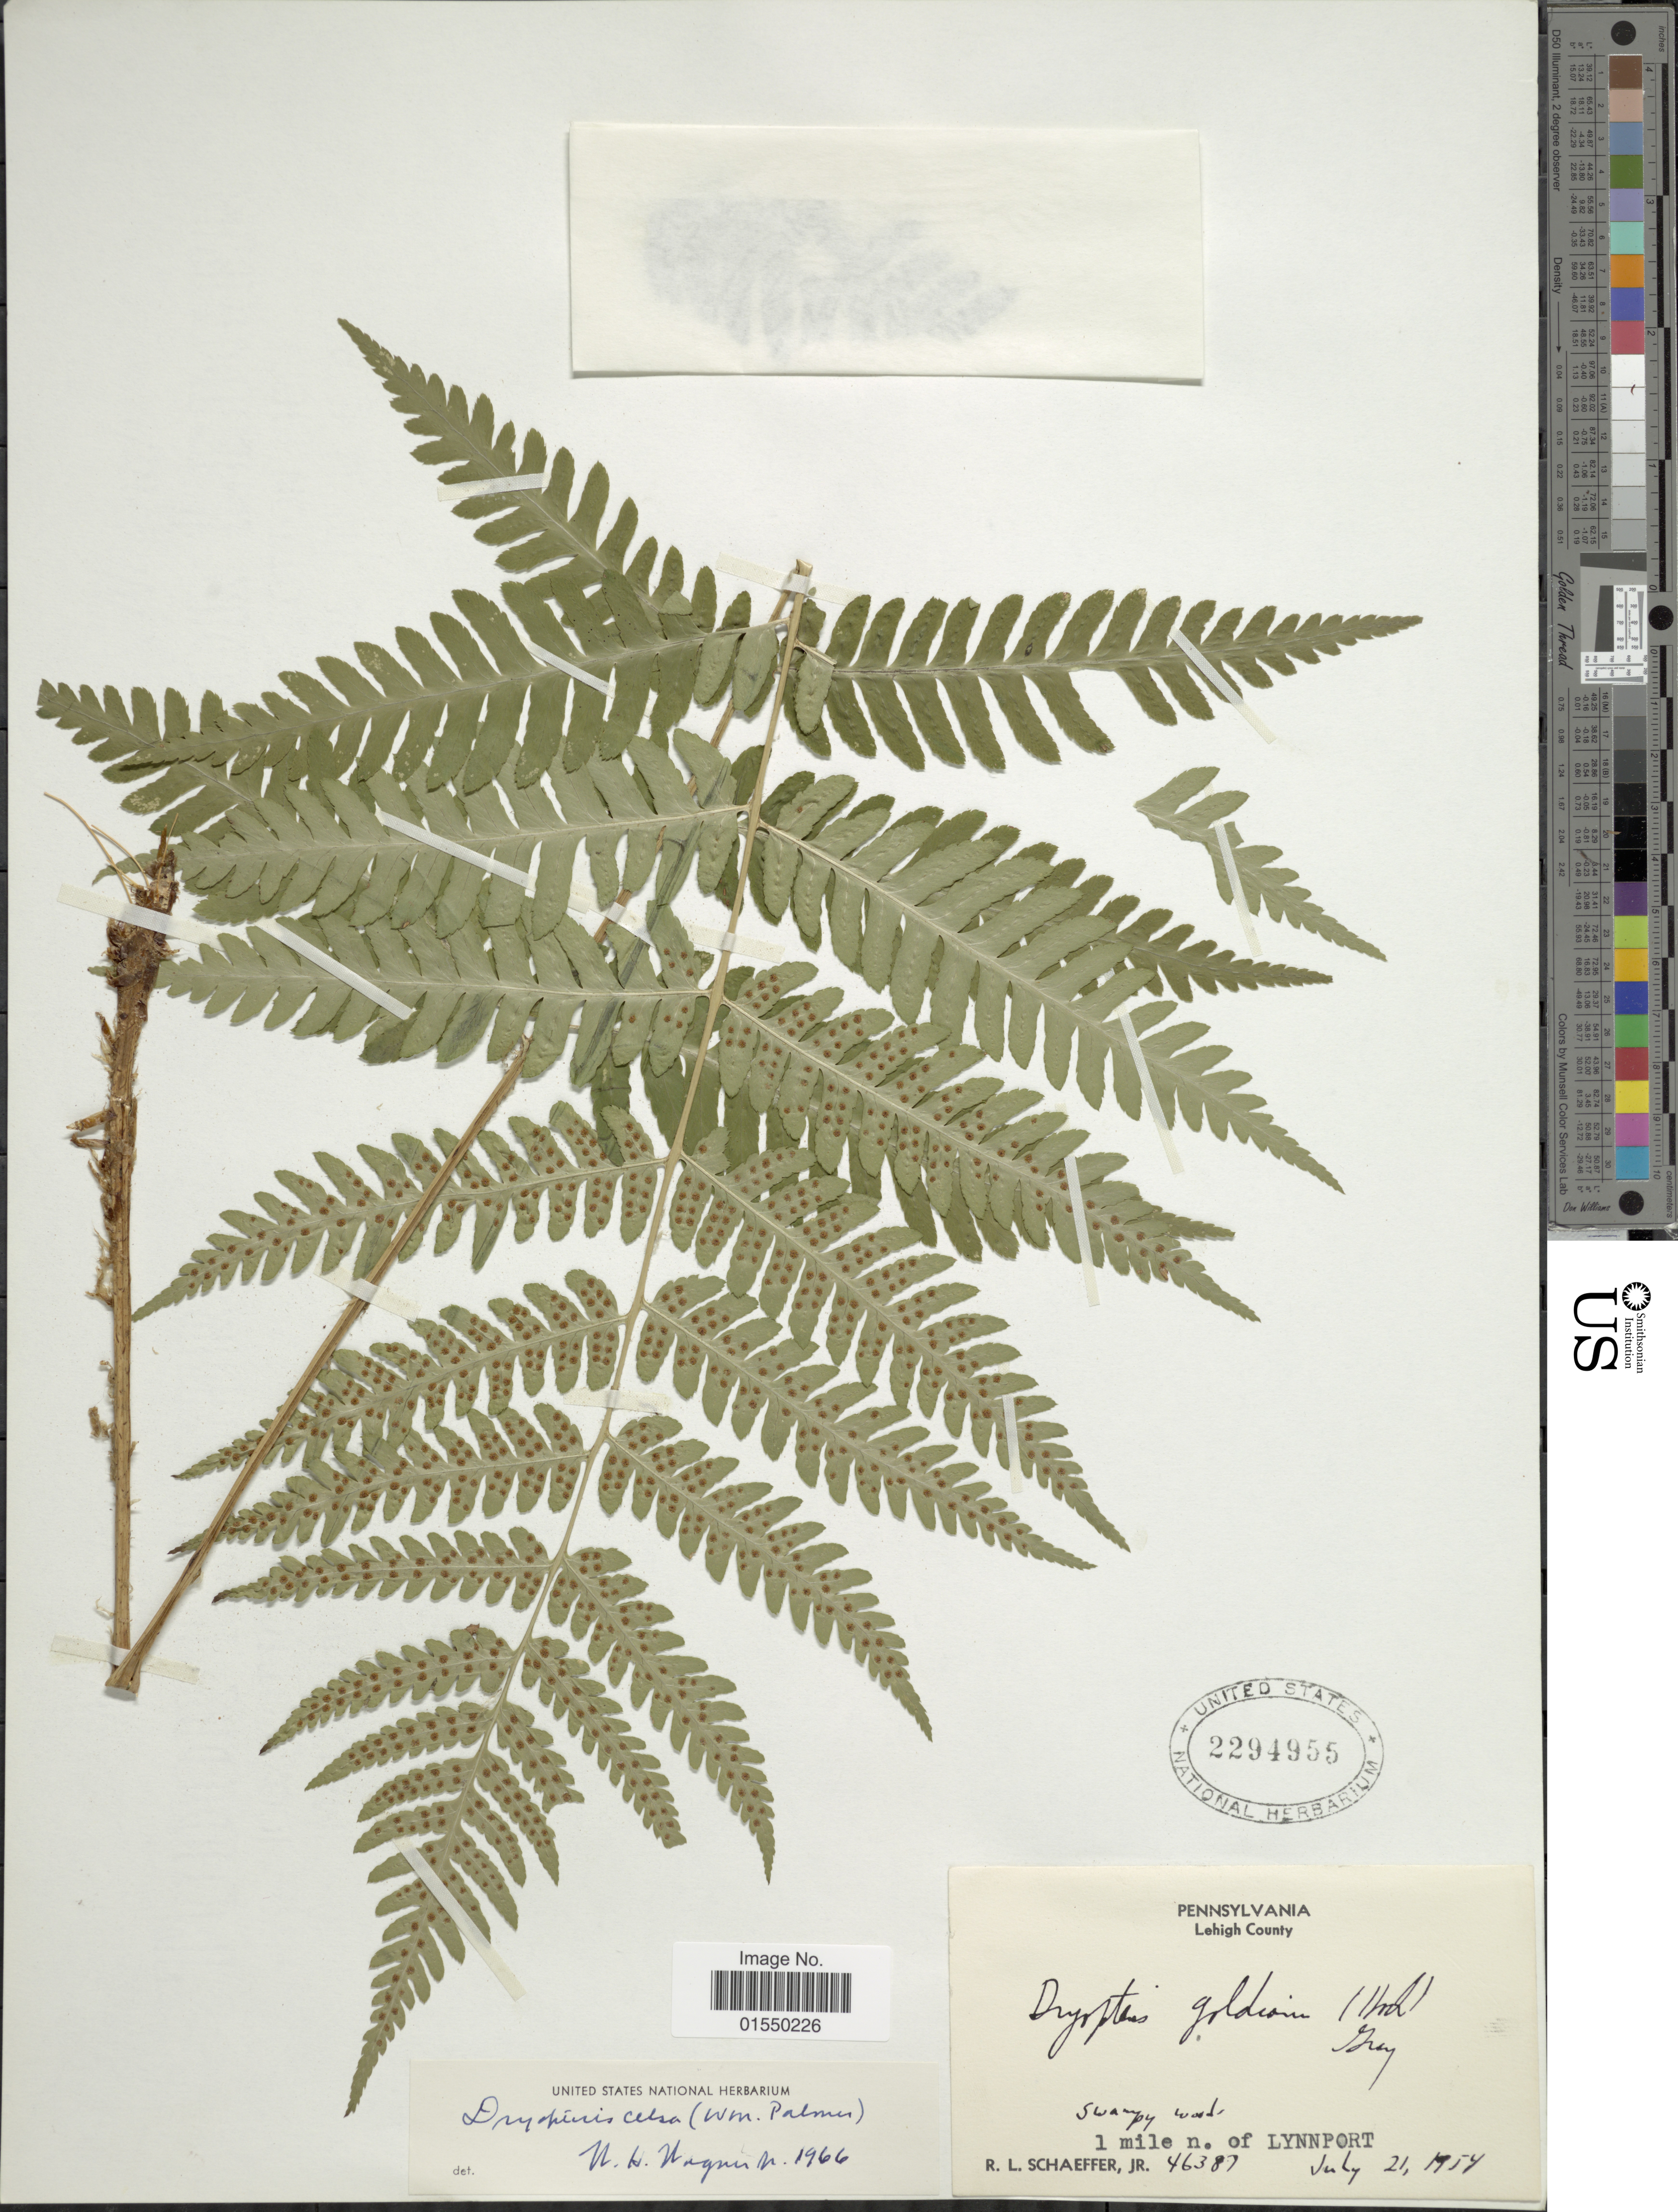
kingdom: Plantae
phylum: Tracheophyta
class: Polypodiopsida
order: Polypodiales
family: Dryopteridaceae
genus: Dryopteris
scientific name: Dryopteris celsa (W. Palmer) Knowlt., W. Palmer & C.L. Pollard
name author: (W. Palmer) Knowlt. et al.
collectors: R. L. Schaeffer Jr.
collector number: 46387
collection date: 1954-07-21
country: United States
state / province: Pennsylvania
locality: Lehigh County, 1 mile n. of Lynnport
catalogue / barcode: US 2294955